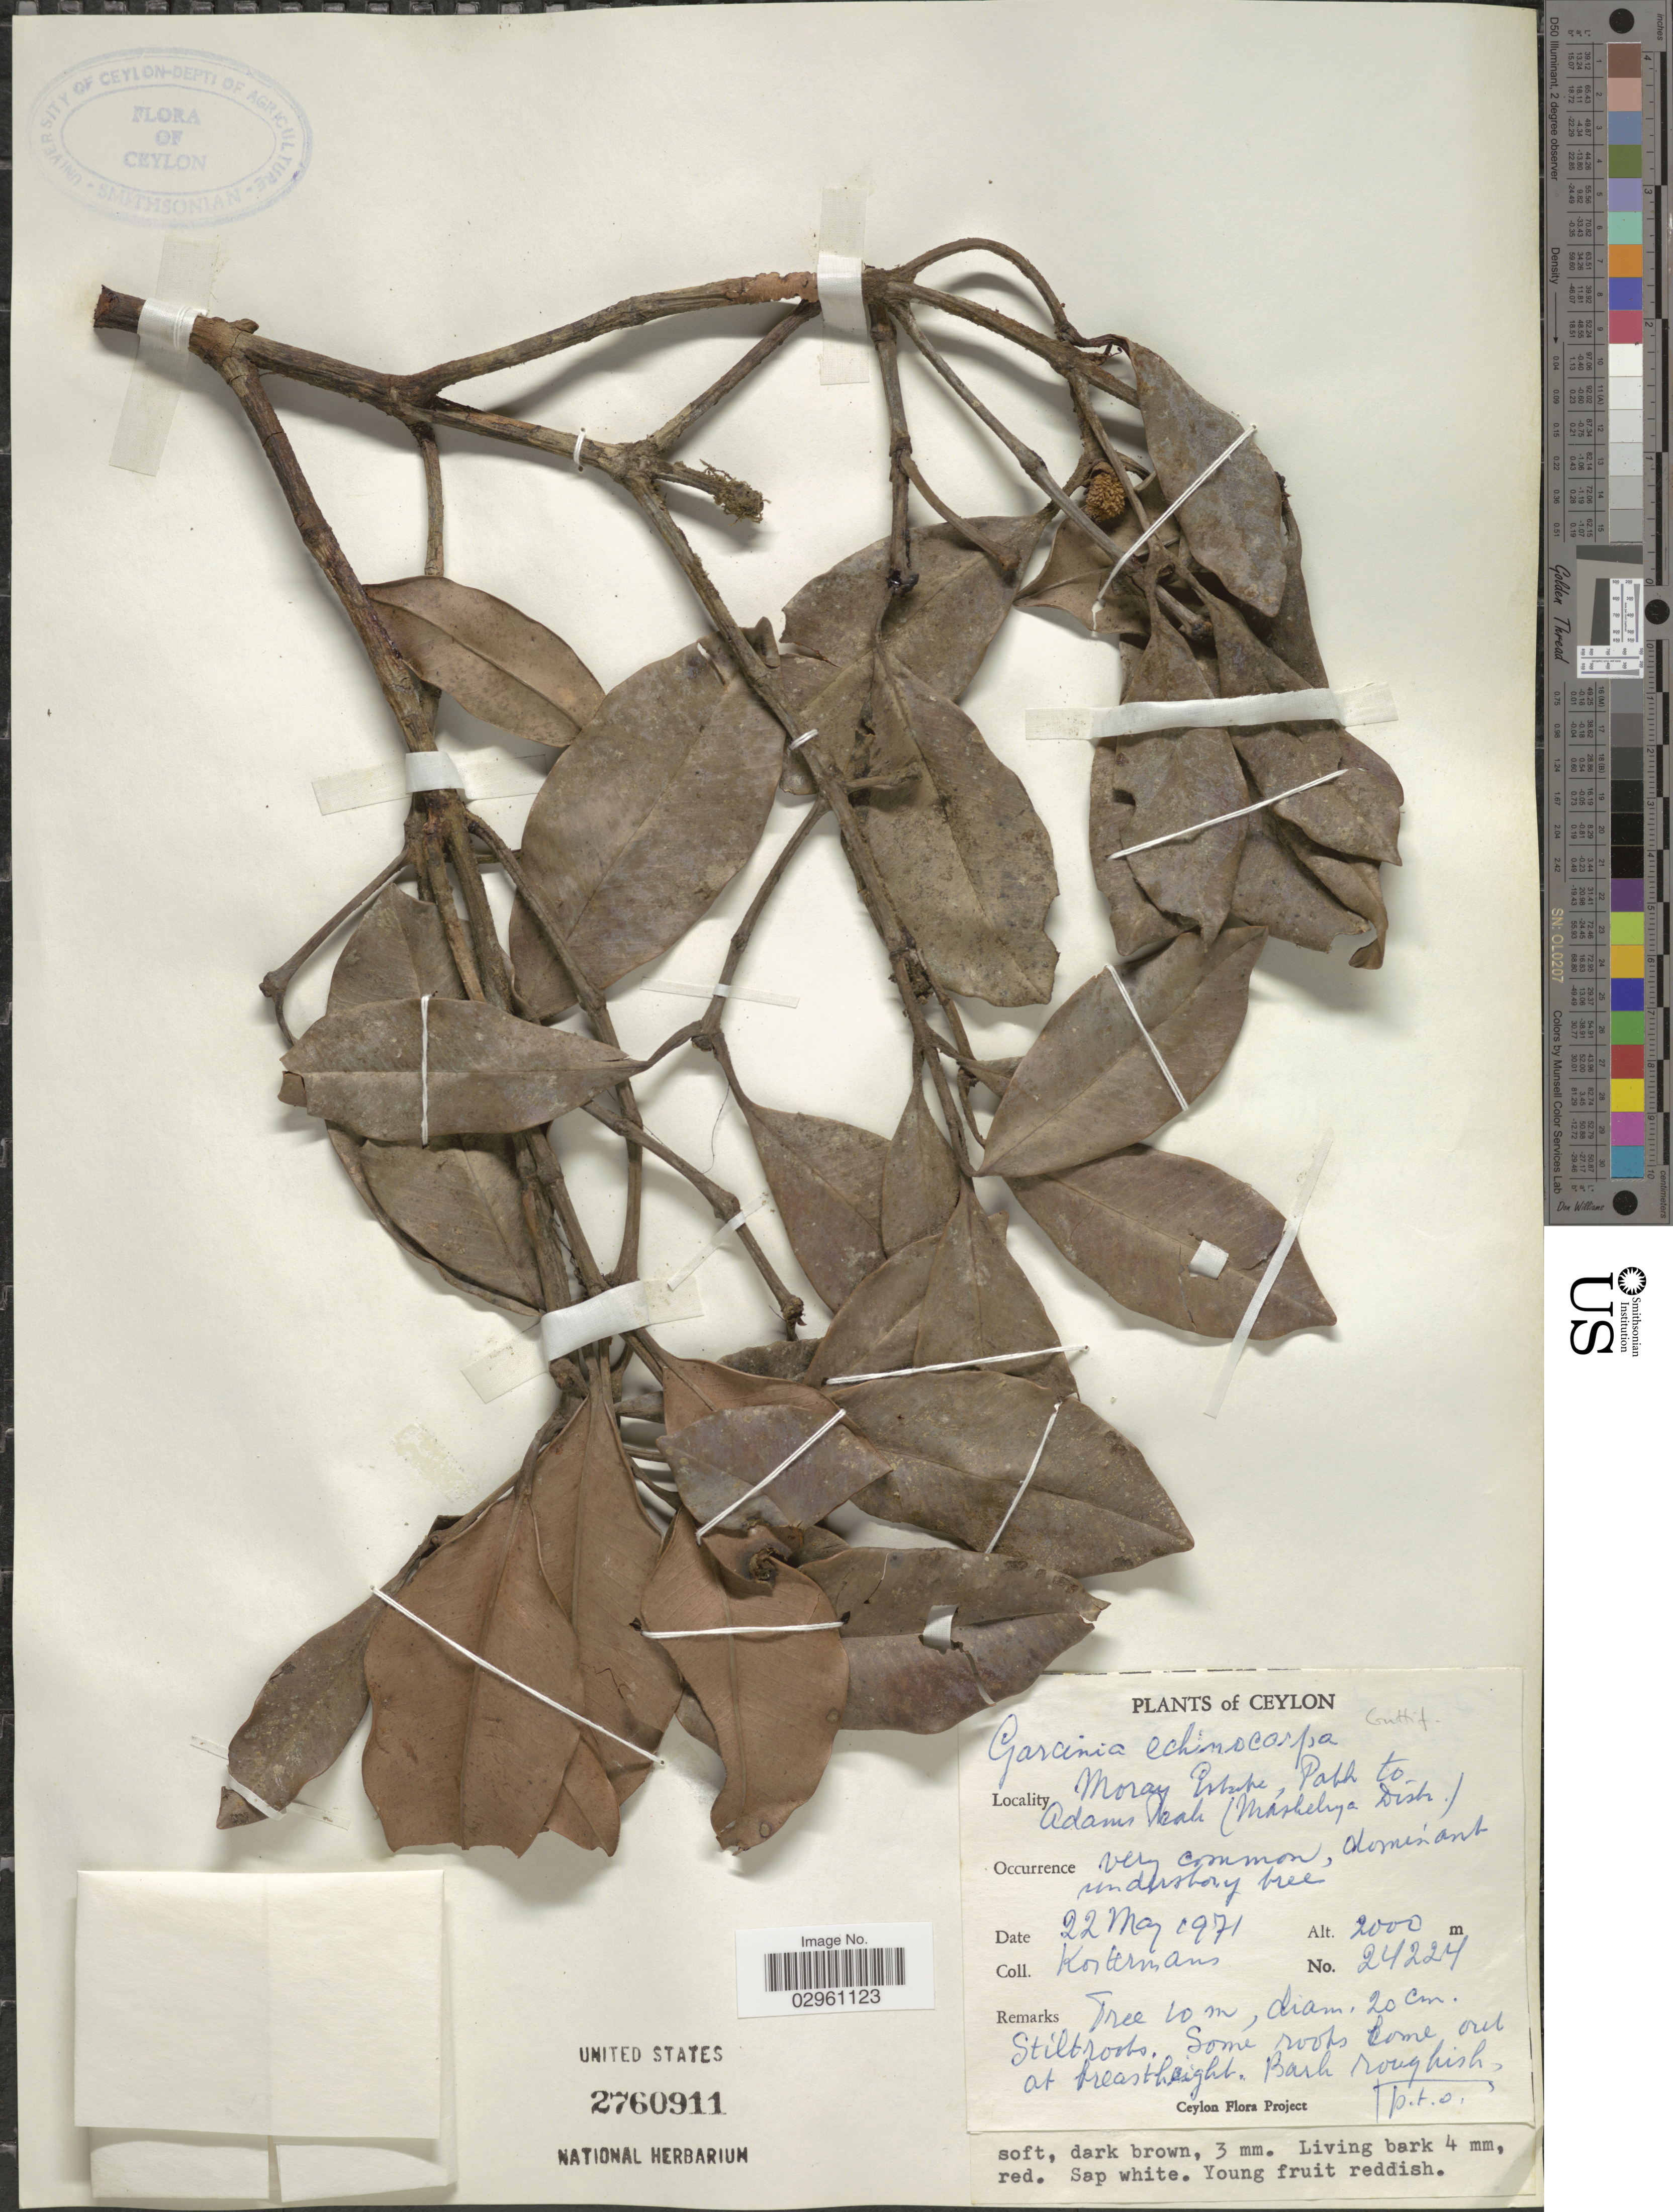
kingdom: Plantae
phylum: Tracheophyta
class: Magnoliopsida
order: Malpighiales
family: Clusiaceae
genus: Garcinia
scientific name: Garcinia echinocarpa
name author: Thwaites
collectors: Kostermans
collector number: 24224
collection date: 1971-05-22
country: Sri Lanka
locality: Ceylon. Moray Estate, Path to Adams Peak (Maskeliya Distr.).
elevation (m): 2000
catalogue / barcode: US 2760911